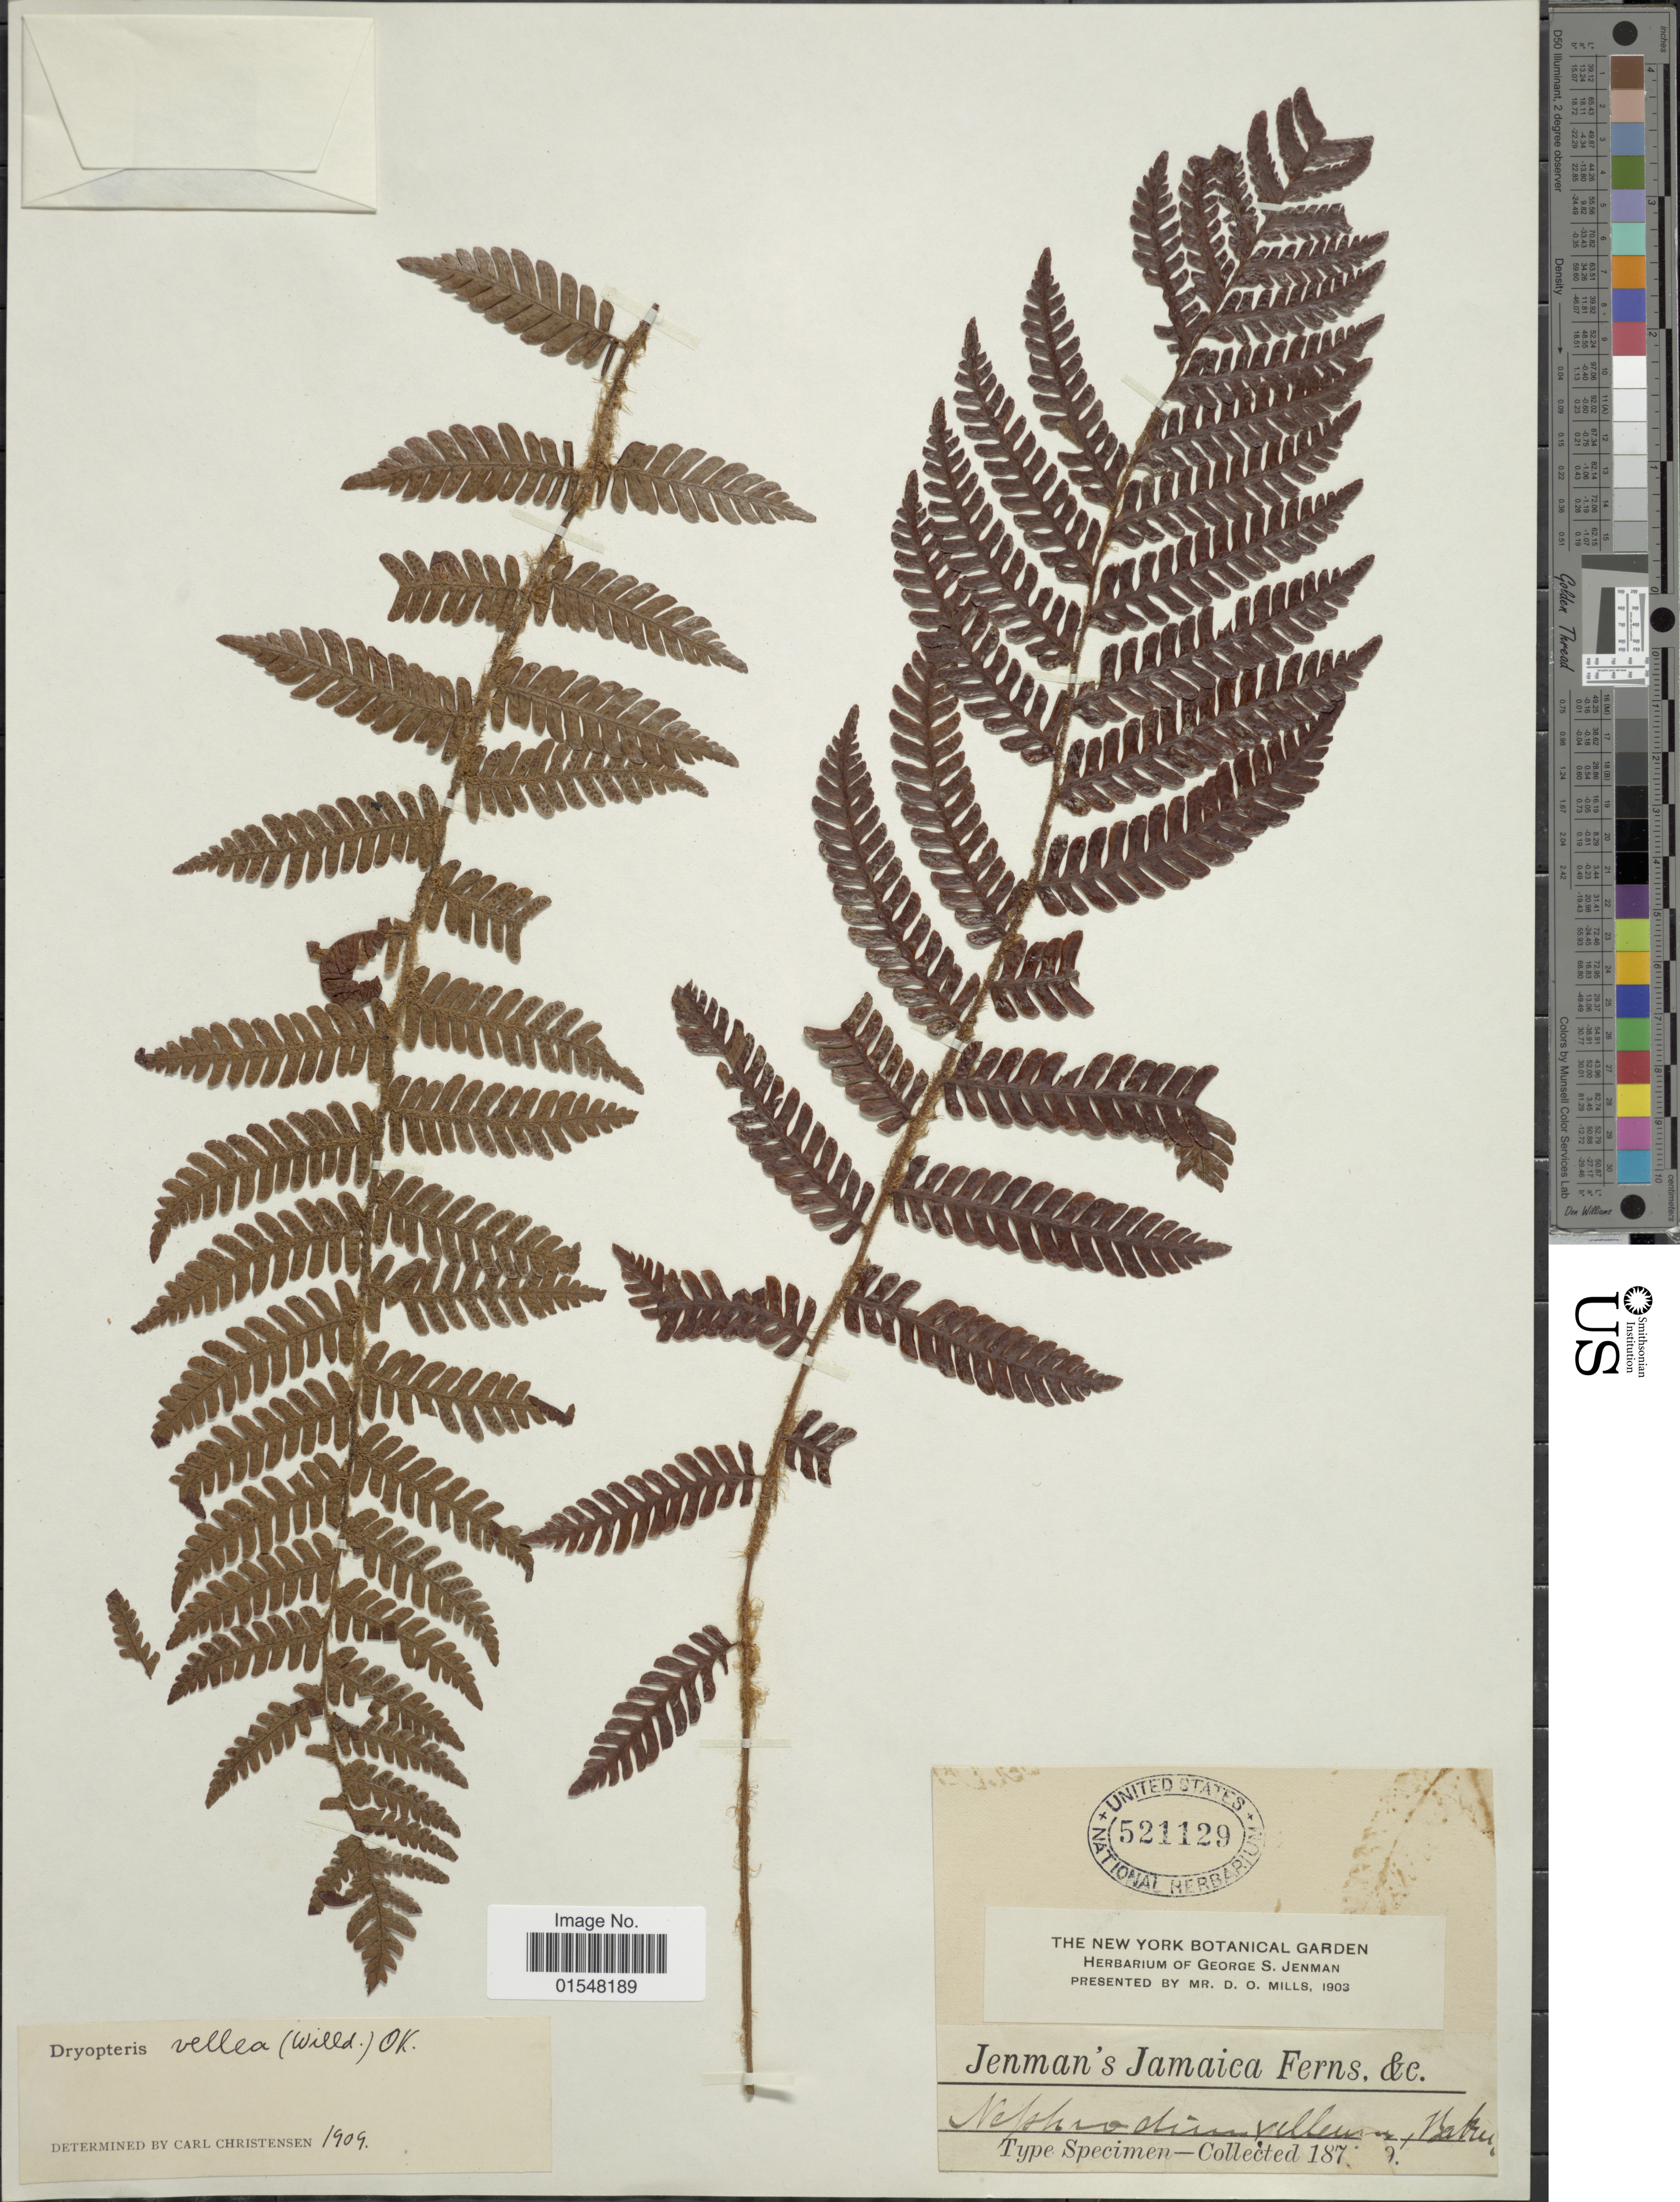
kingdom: Plantae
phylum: Tracheophyta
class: Polypodiopsida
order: Polypodiales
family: Dryopteridaceae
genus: Ctenitis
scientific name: Ctenitis vellea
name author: (Willd.) Proctor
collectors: G. S. Jenman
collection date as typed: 187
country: Jamaica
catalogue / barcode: US 521129